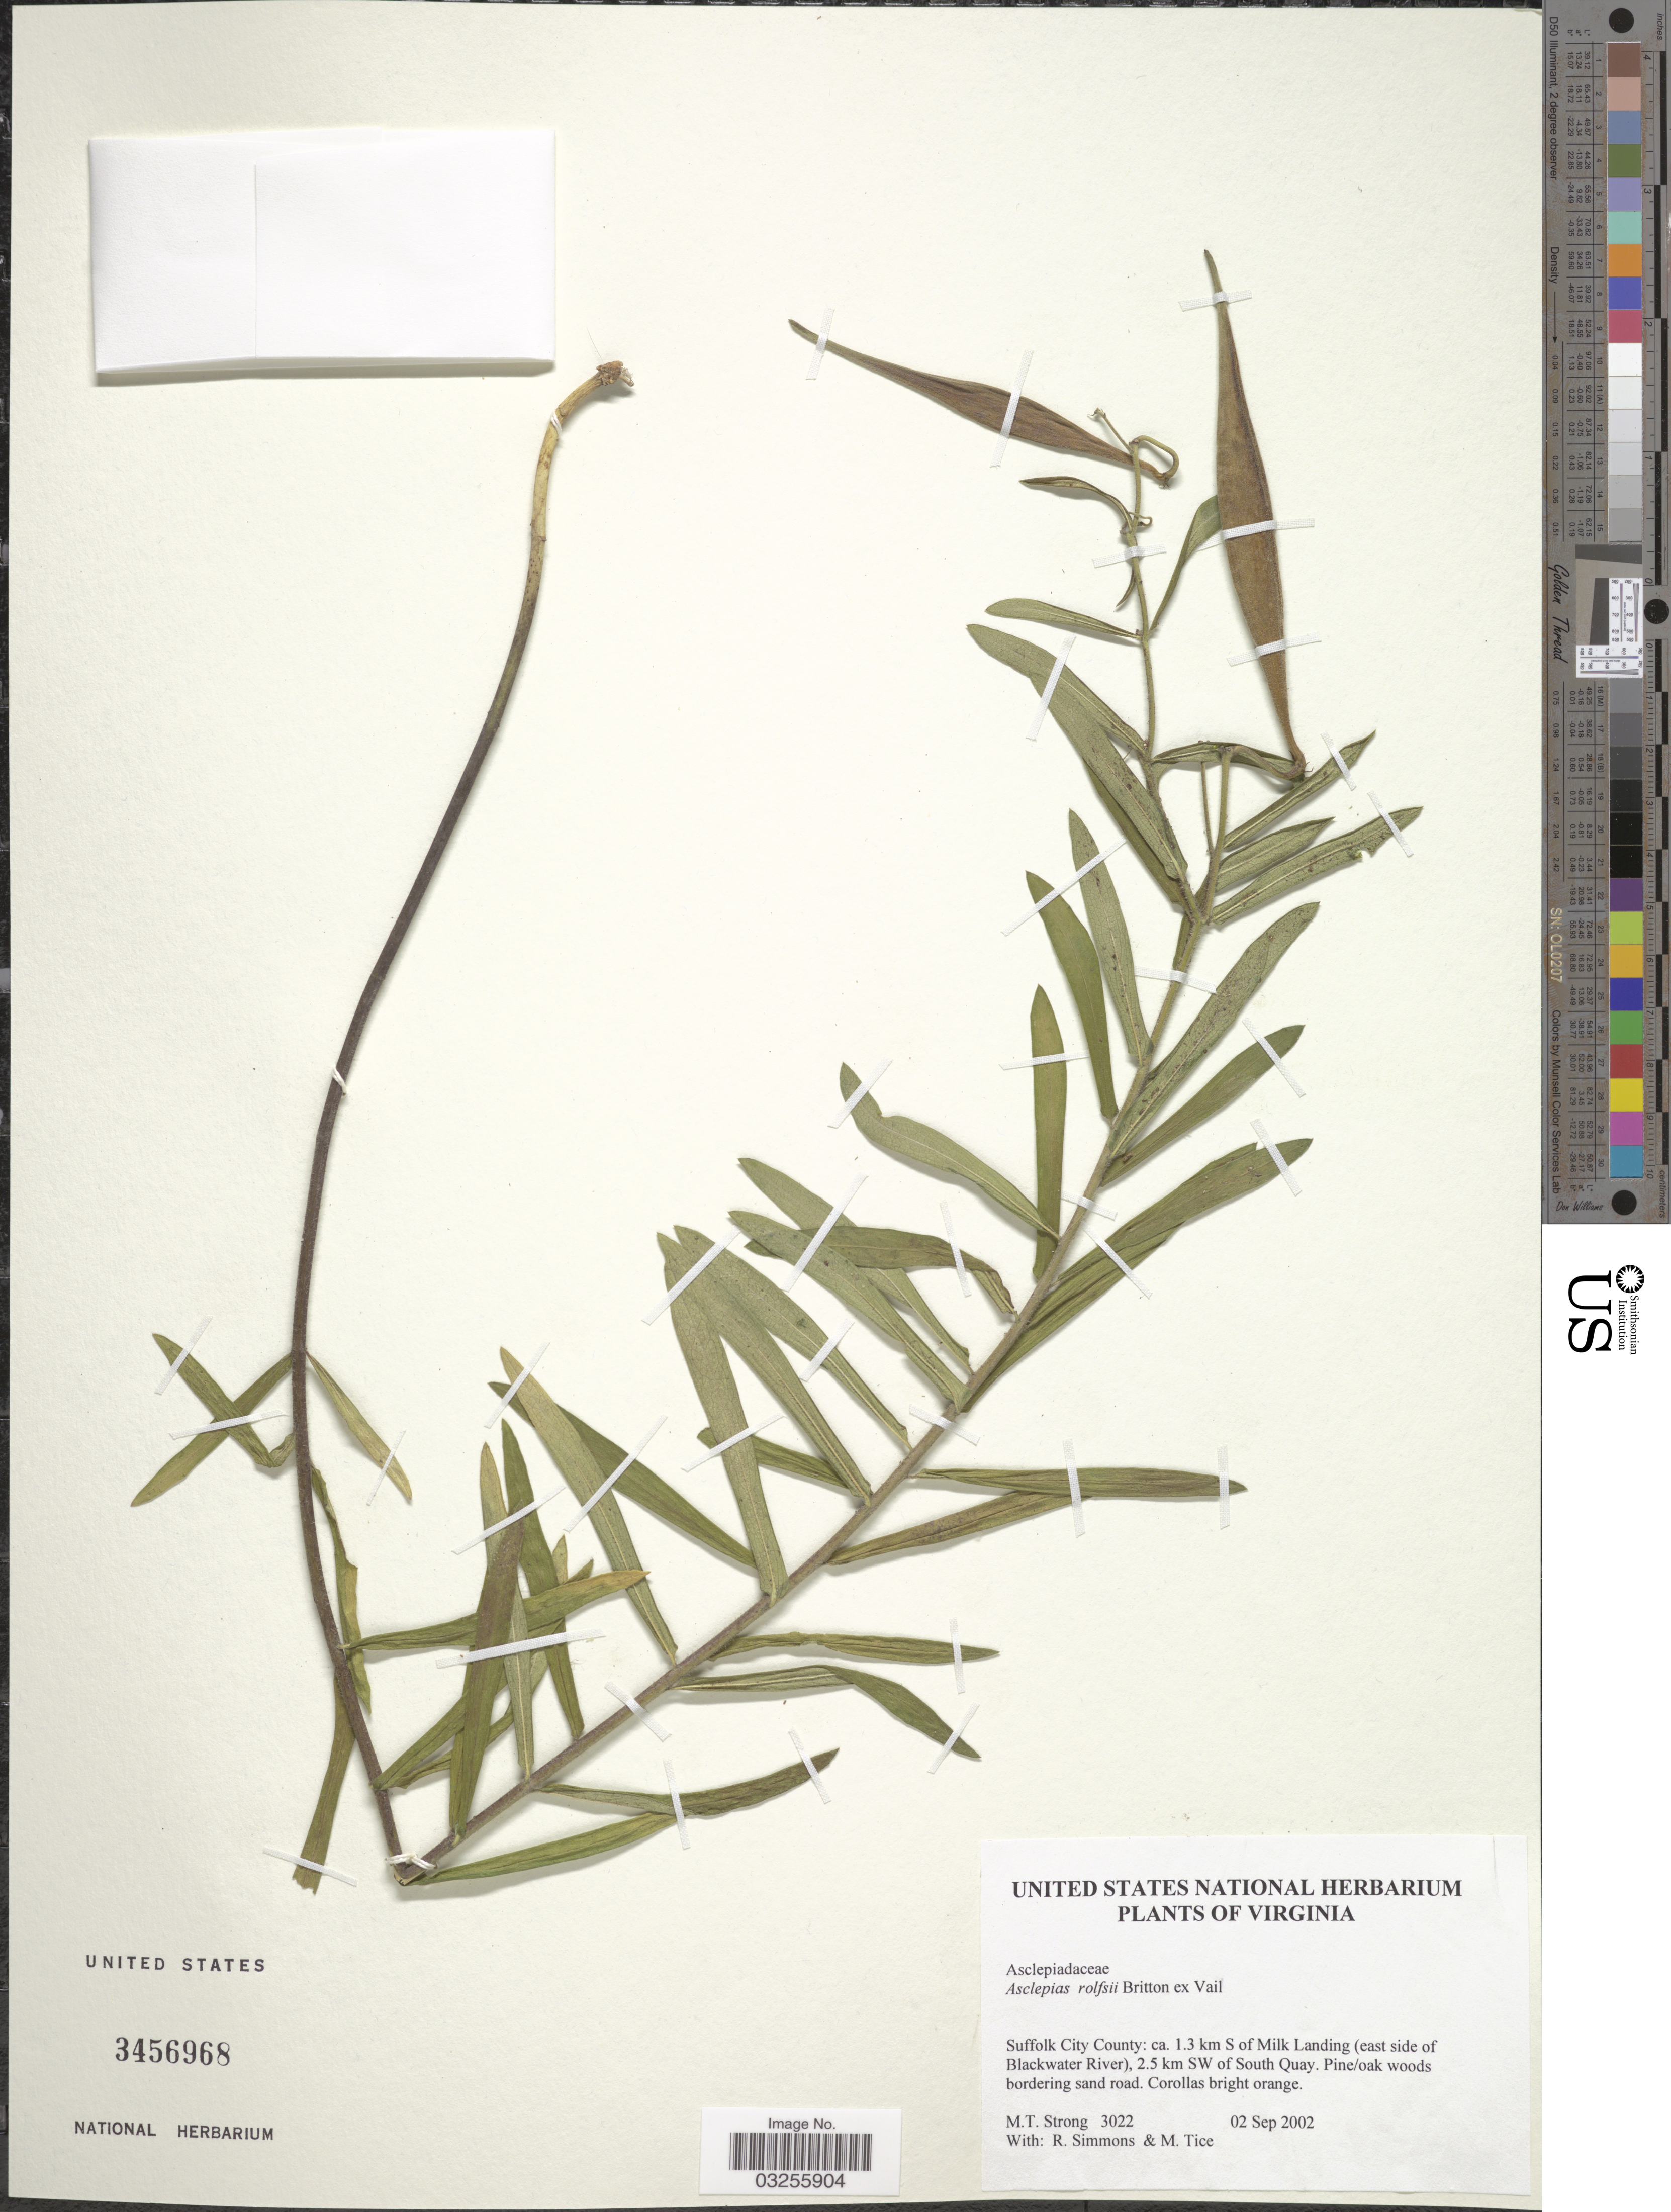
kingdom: Plantae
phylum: Tracheophyta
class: Magnoliopsida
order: Gentianales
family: Apocynaceae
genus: Asclepias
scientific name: Asclepias tuberosa subsp. rolfsii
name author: (Britton ex Vail) Woodson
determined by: Strong, Mark T., (BOT), Smithsonian Institution - National Museum of Natural History (UNITED STATES)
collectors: M. T. Strong, R. Simmons & M. Tice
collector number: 3022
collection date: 2002-09-02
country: United States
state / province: Virginia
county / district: City of Suffolk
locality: Suffolk City County: ca. 1.3 km S of Milk Landing (east side of Blackwater River), 2.5 km SW of South Quay.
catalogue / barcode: US 3456968